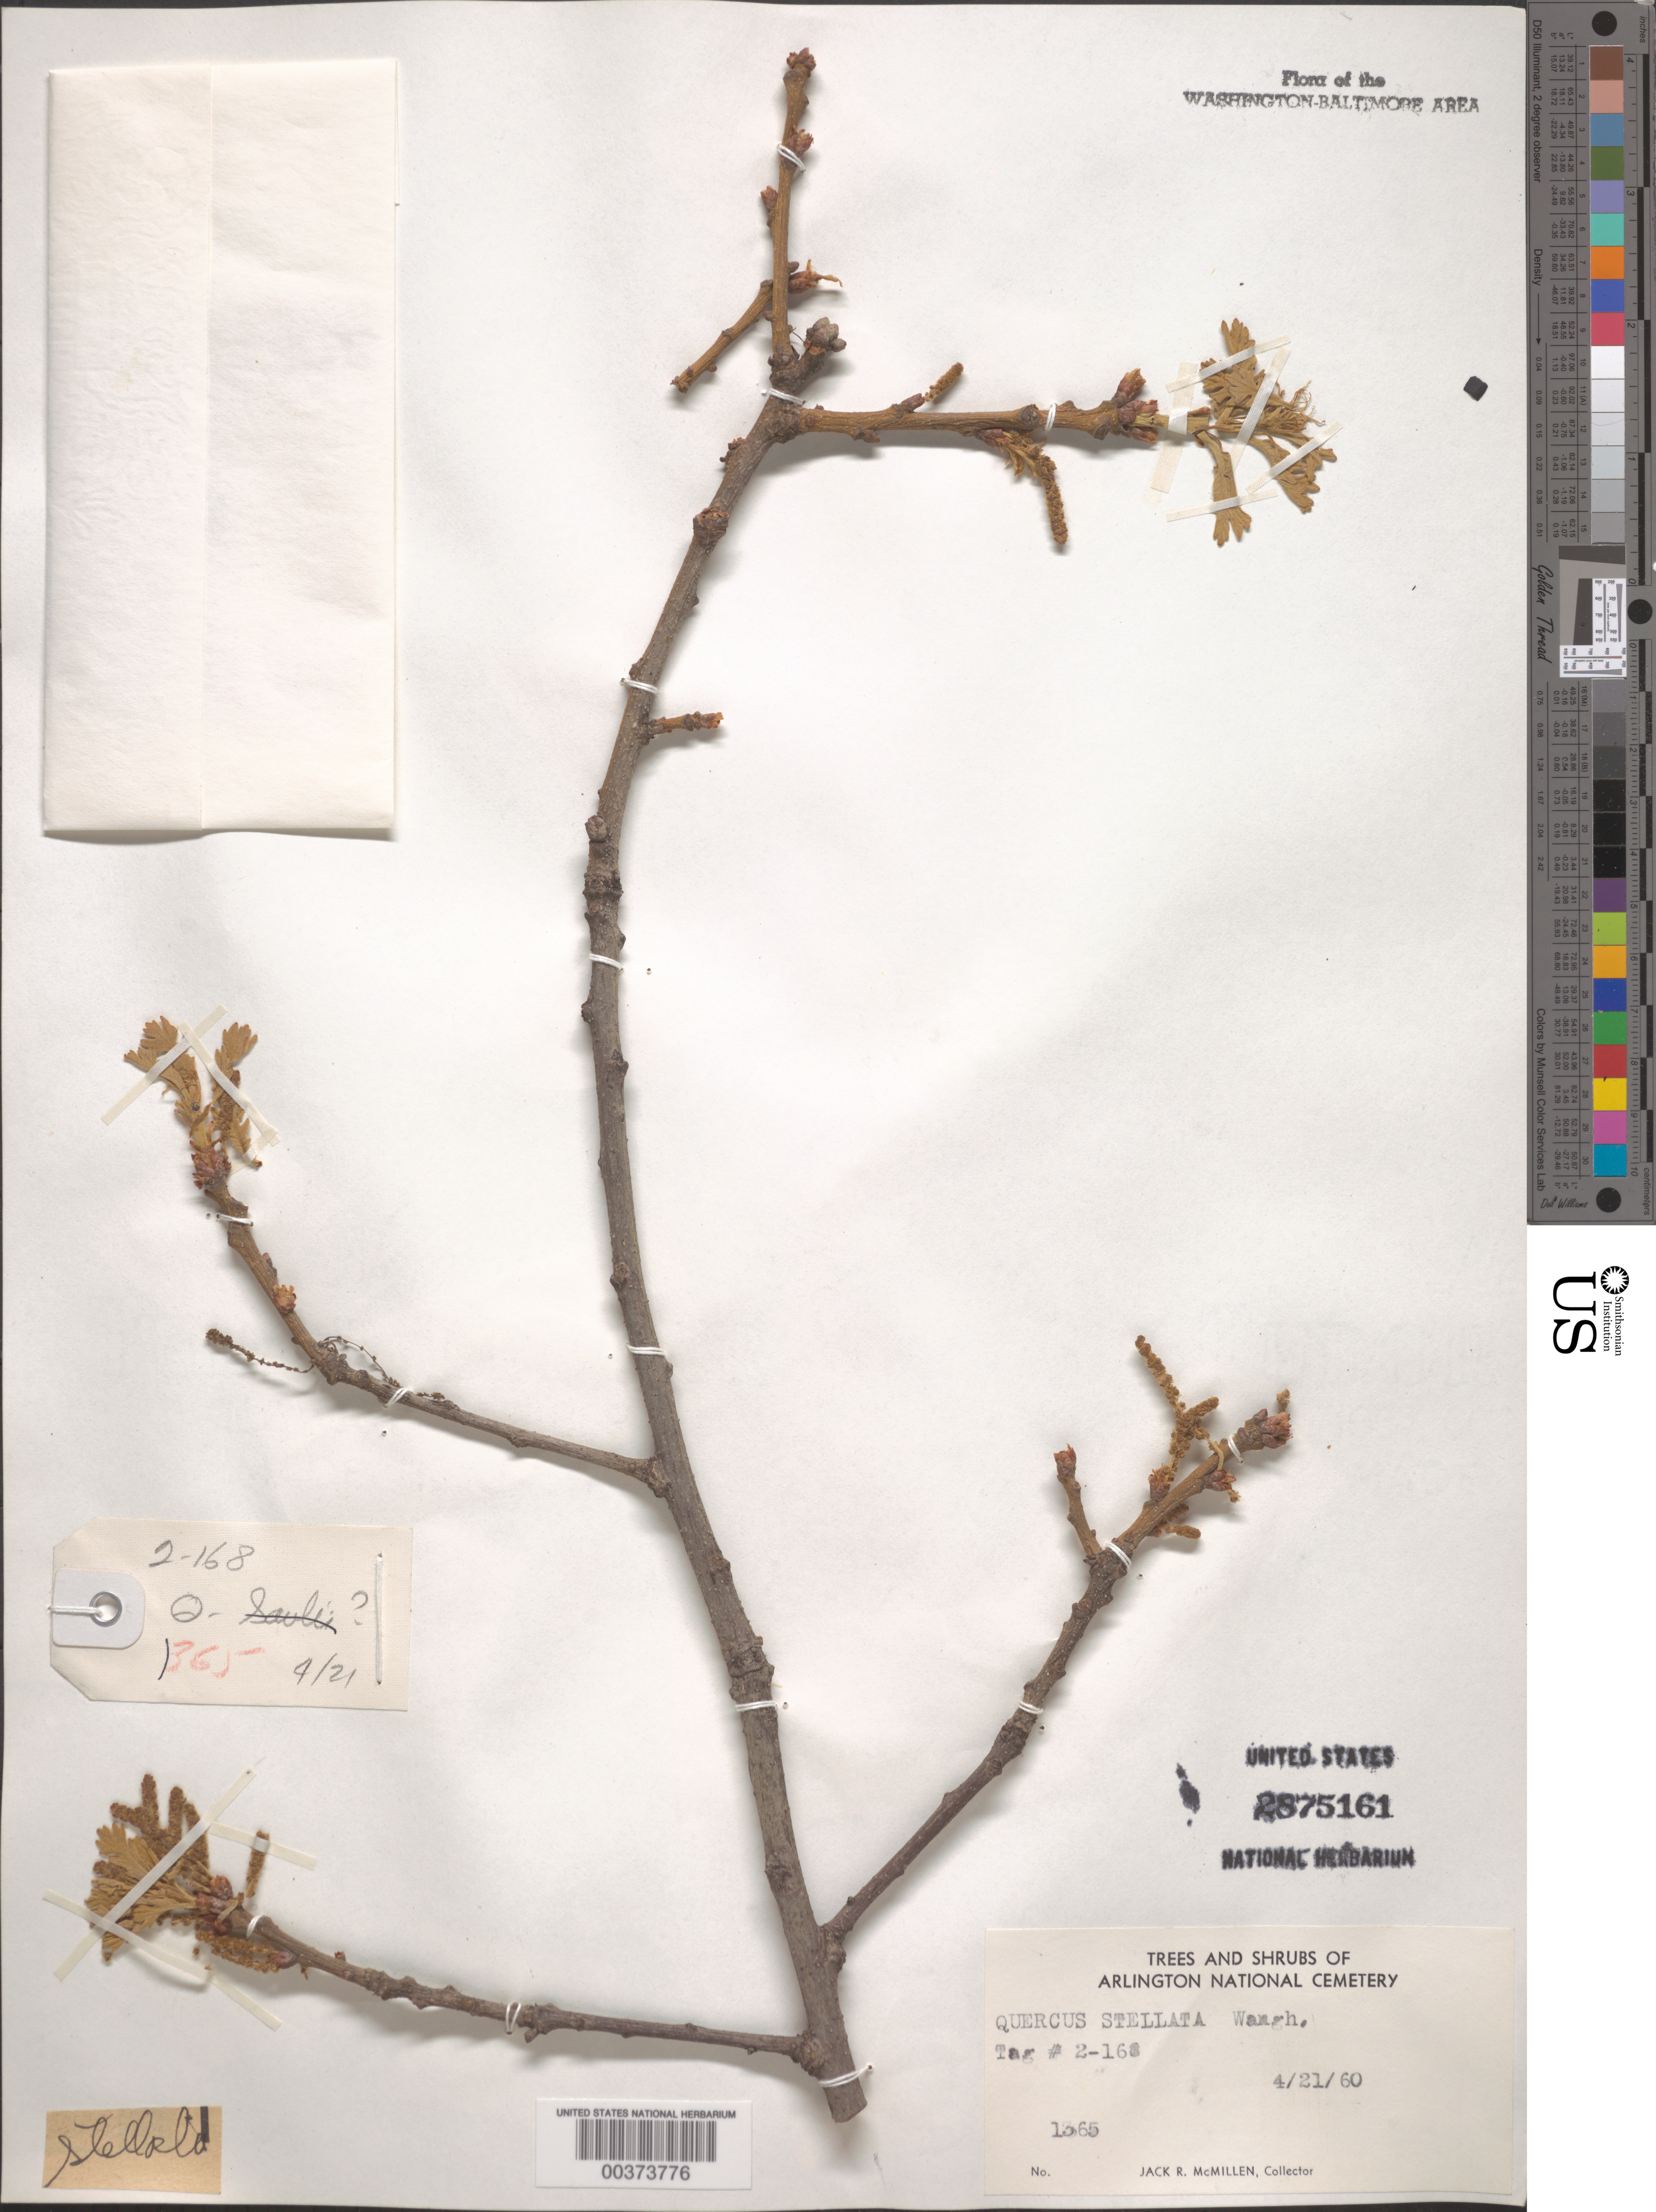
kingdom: Plantae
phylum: Tracheophyta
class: Magnoliopsida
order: Fagales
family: Fagaceae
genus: Quercus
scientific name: Quercus stellata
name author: Wangenh.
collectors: J. McMillen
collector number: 1365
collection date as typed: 21 Apr 1960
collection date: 1960-04-21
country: United States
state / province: Virginia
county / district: Arlington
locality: Arlington National Cemetery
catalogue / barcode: US 2875161